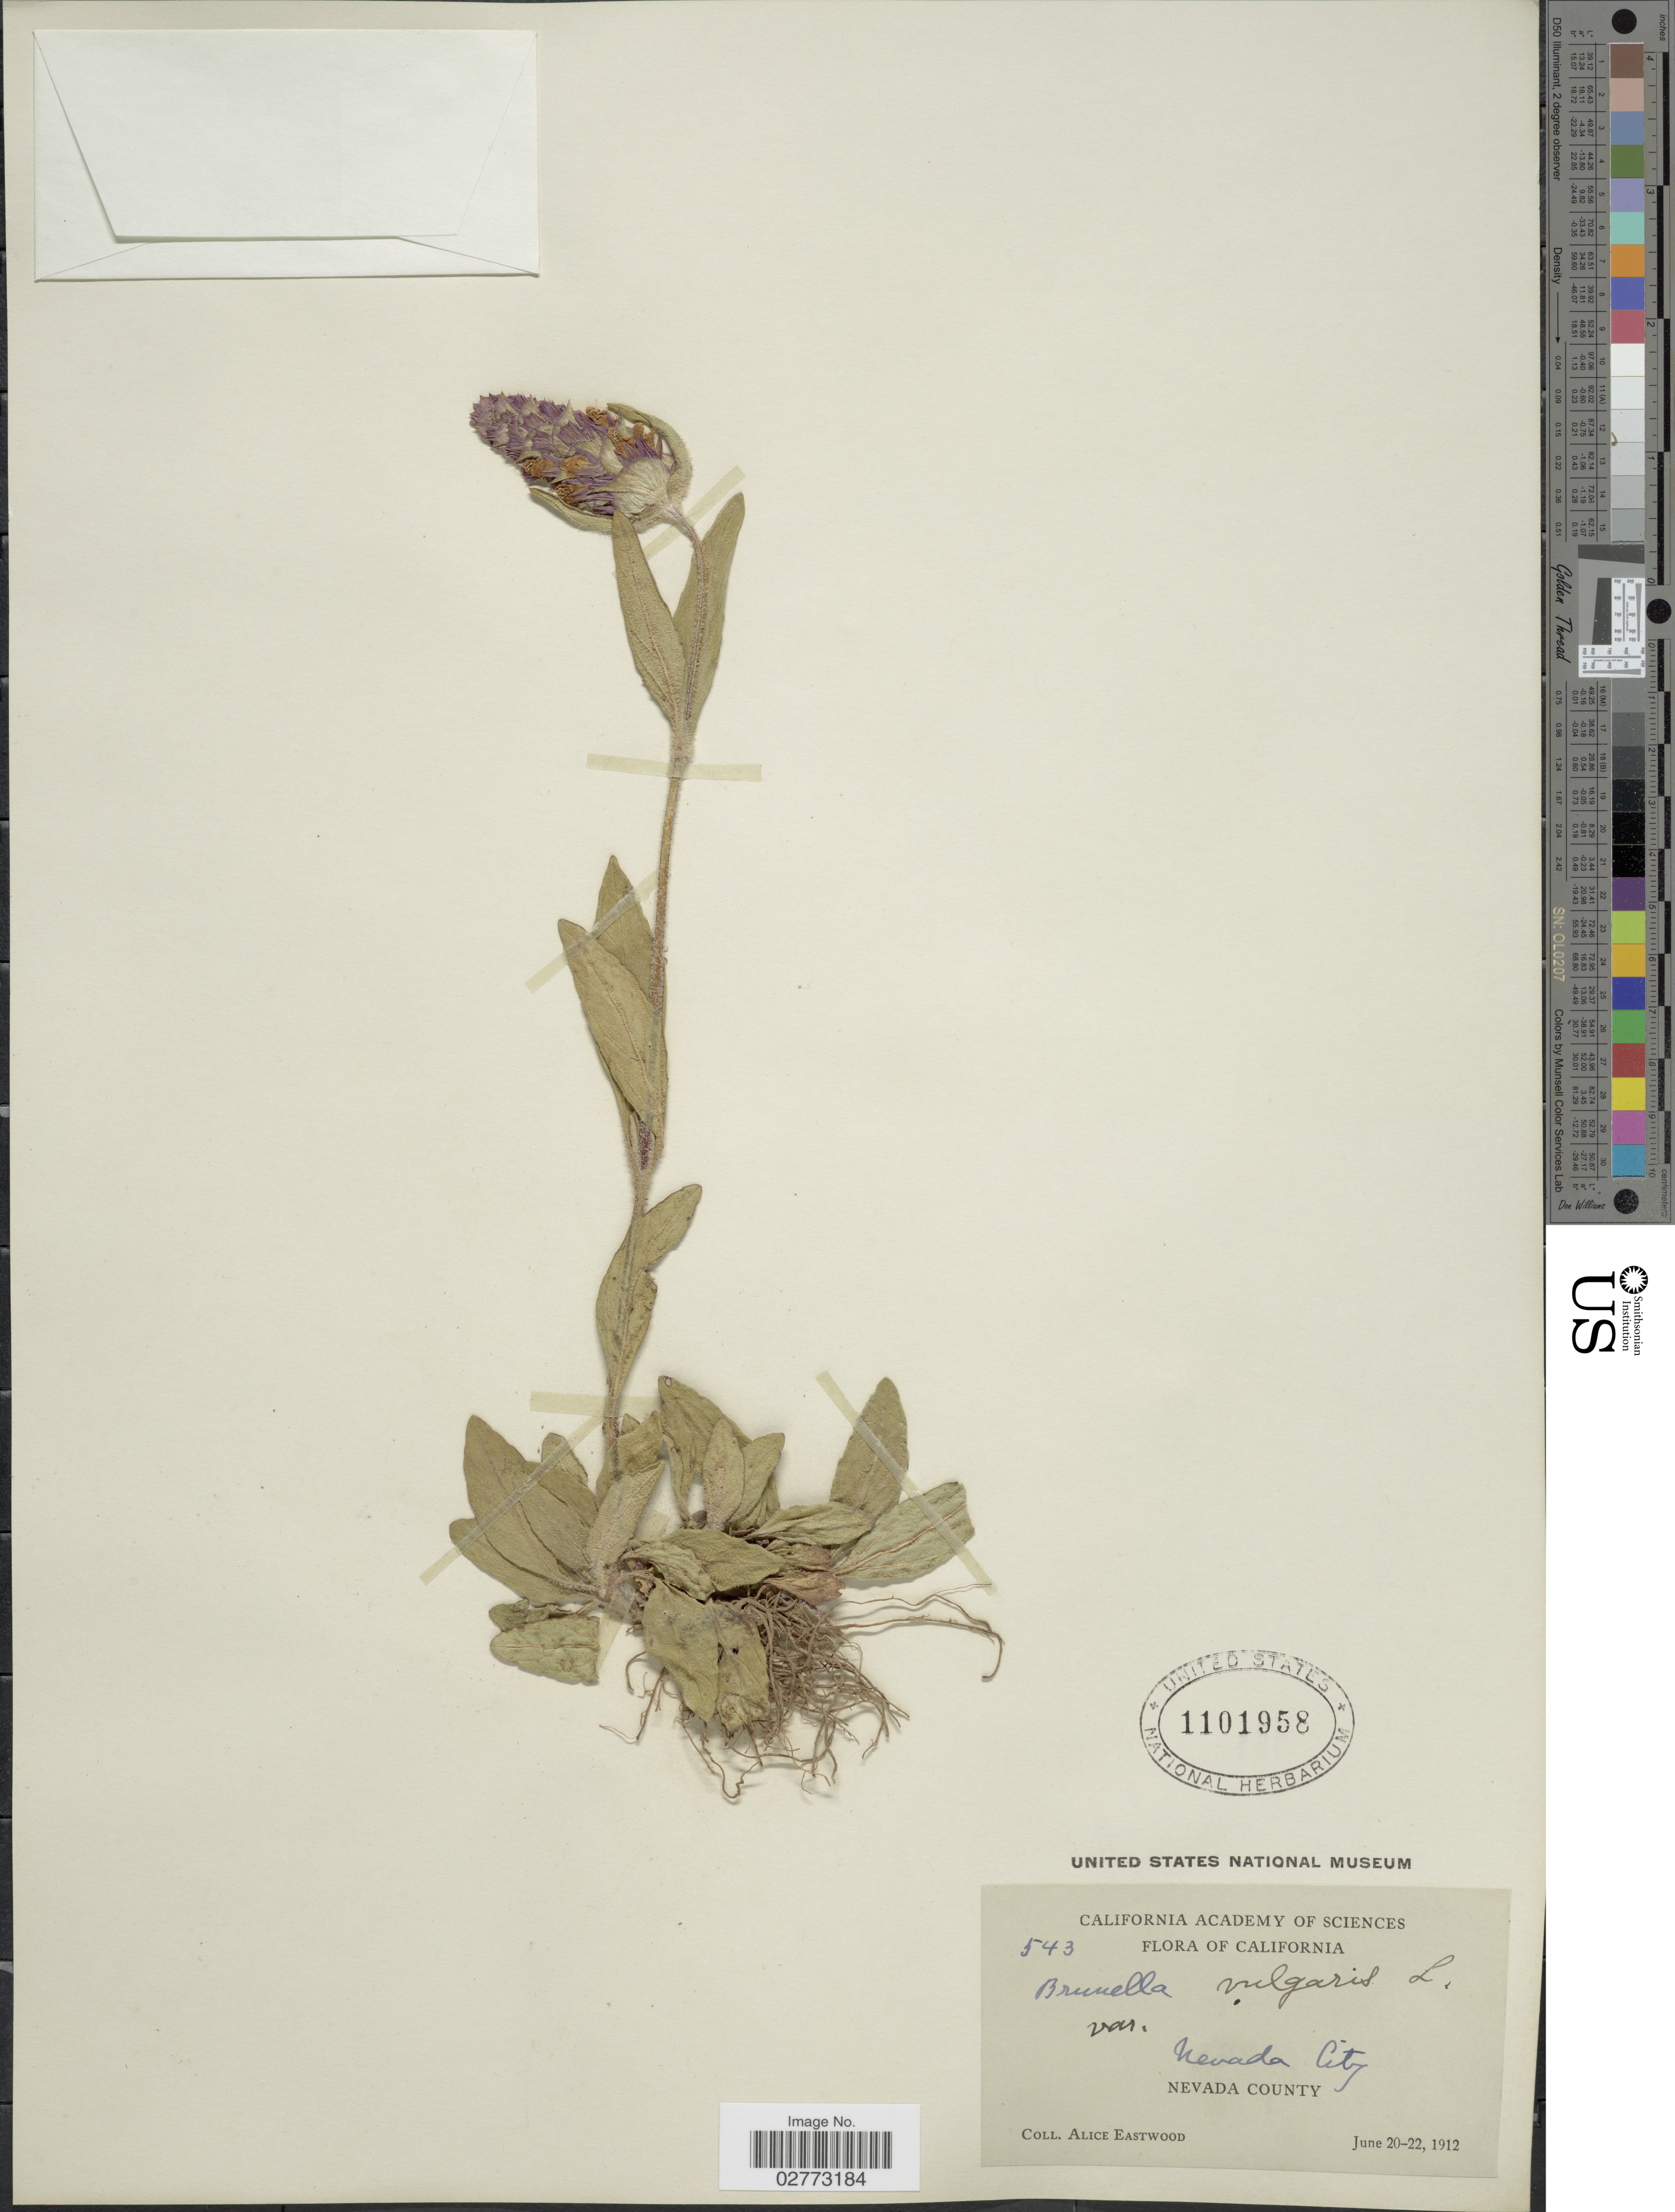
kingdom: Plantae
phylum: Tracheophyta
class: Magnoliopsida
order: Lamiales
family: Lamiaceae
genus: Prunella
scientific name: Prunella vulgaris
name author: L.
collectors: A. Eastwood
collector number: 543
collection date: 1912-06-20/1912-06-22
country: United States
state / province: California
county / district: Nevada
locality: Nevada City, Nevada County.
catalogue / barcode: US 1101958